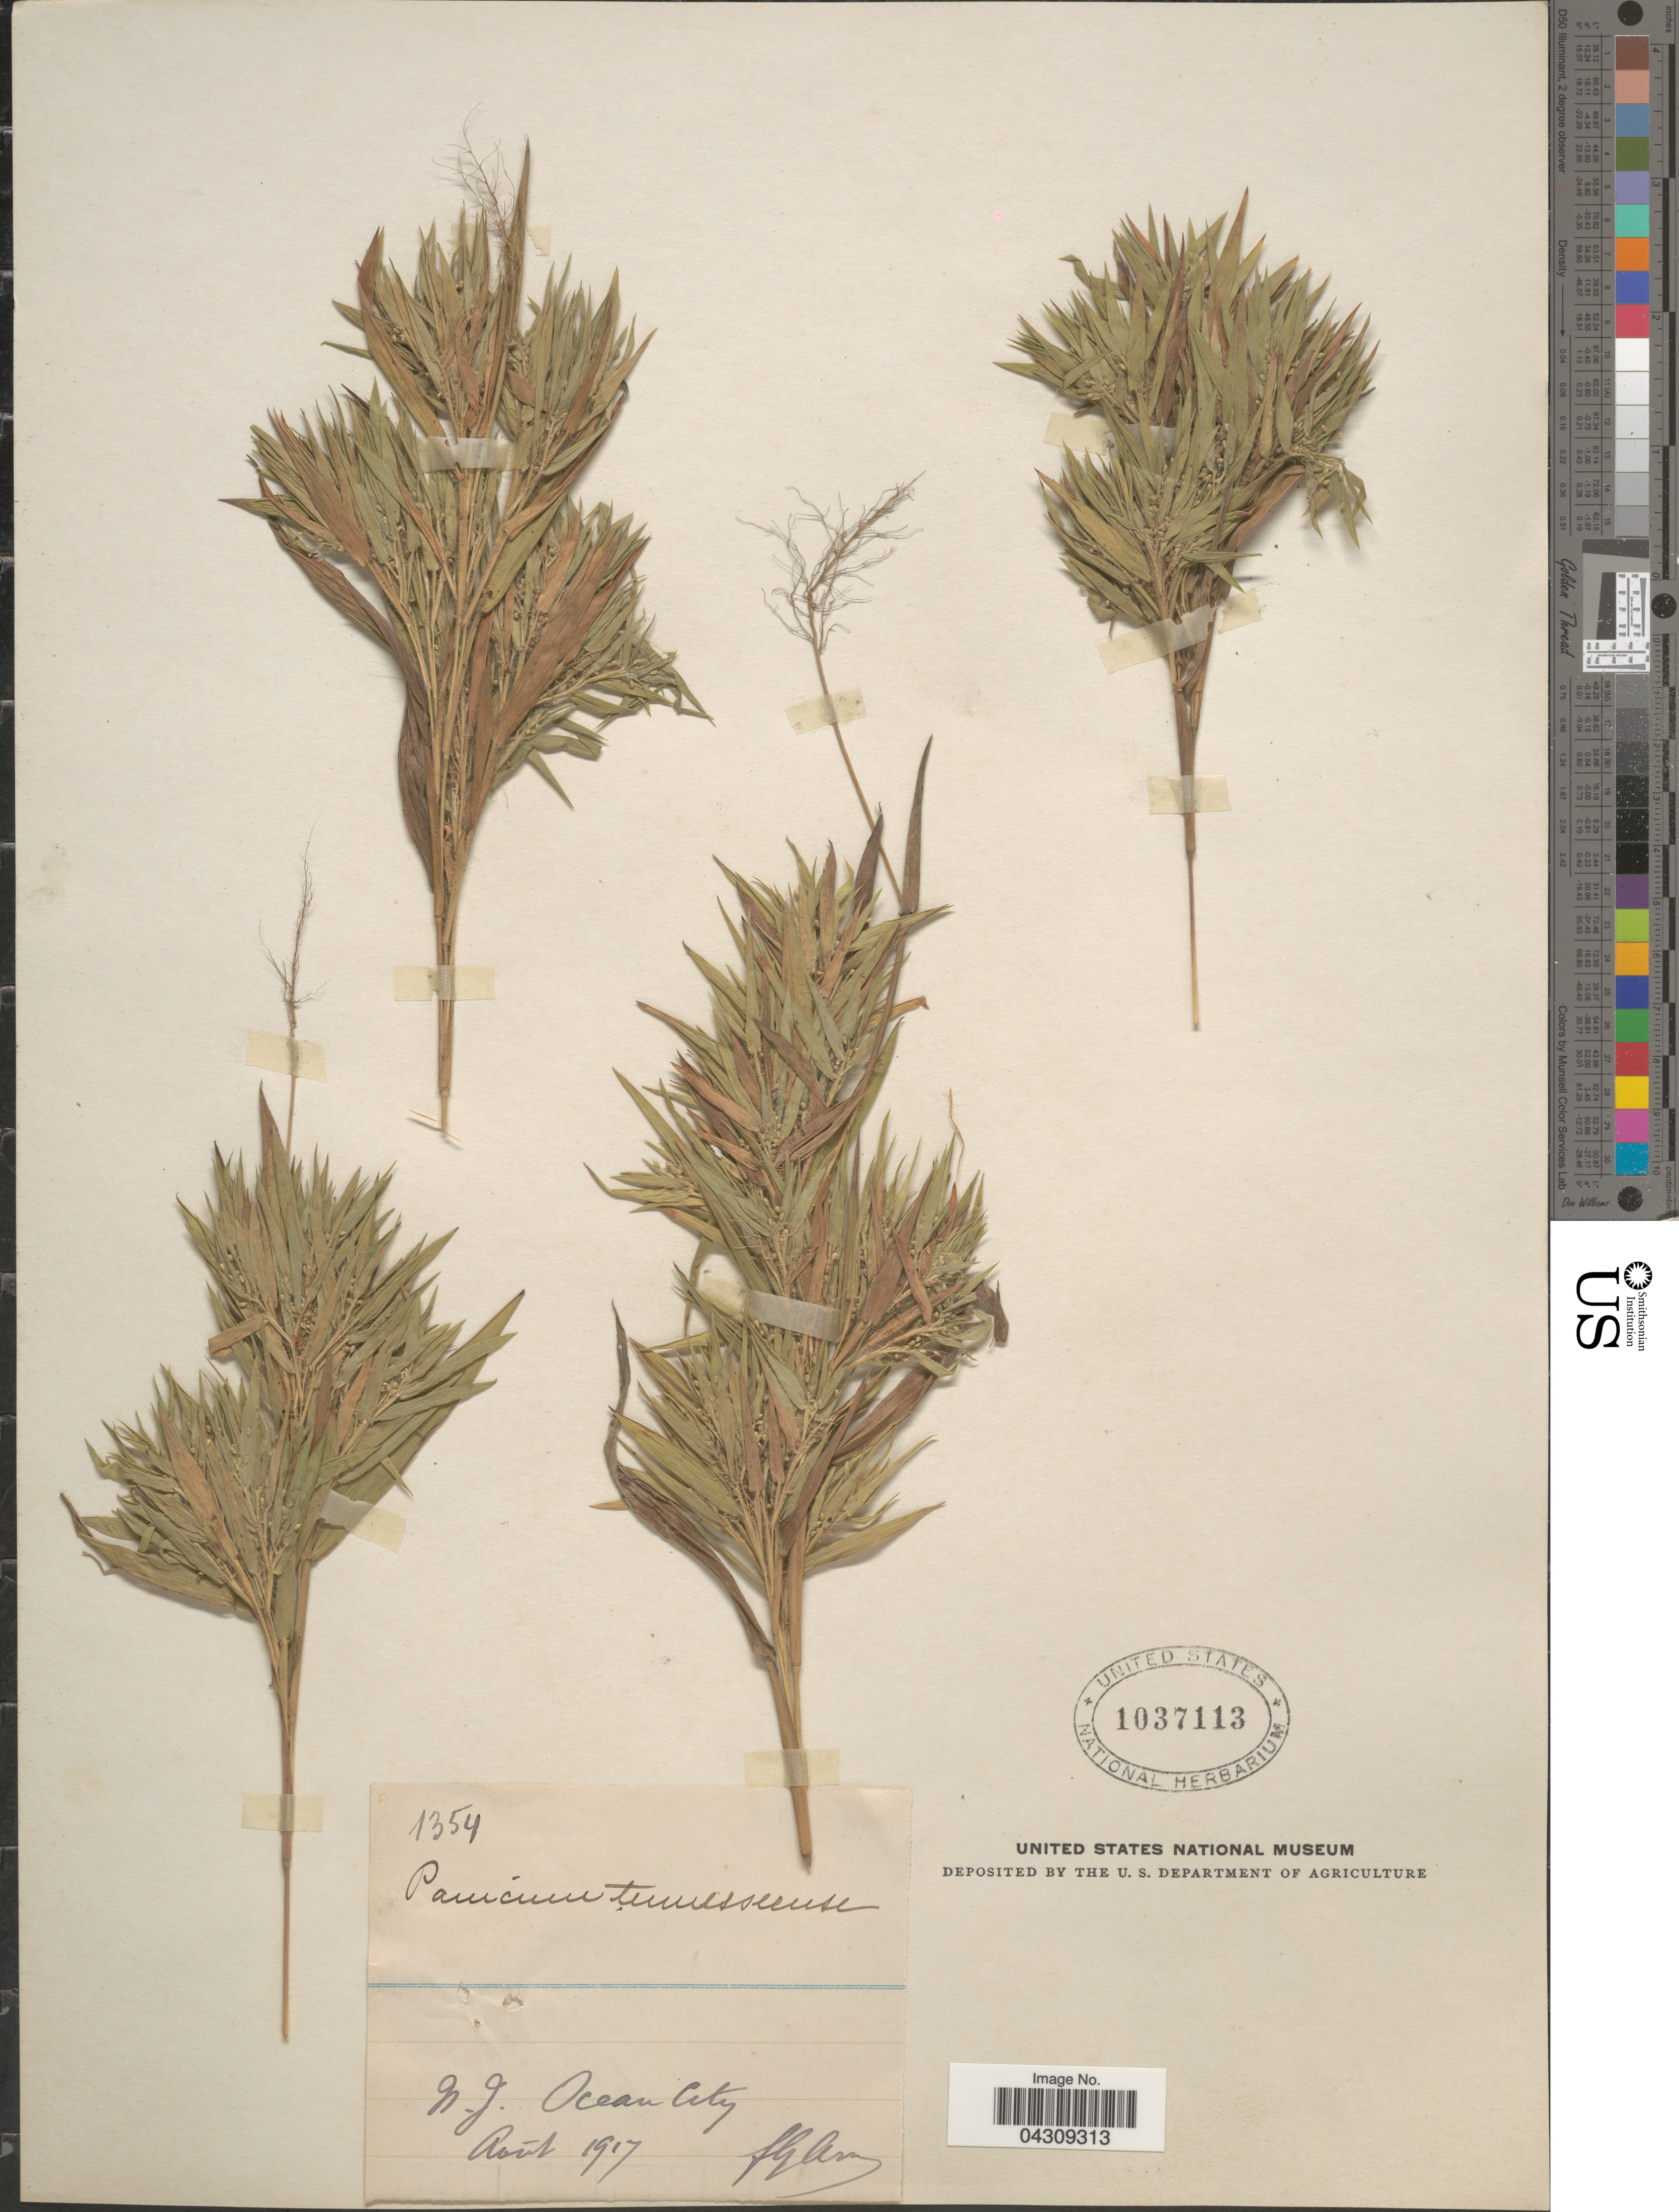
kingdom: Plantae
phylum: Tracheophyta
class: Liliopsida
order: Poales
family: Poaceae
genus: Dichanthelium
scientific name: Dichanthelium acuminatum var. acuminatum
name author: (Sw.) Gould & C.A. Clark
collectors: F. Arsène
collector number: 1354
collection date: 1917-08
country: United States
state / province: New Jersey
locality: Ocean City.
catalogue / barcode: US 1037113